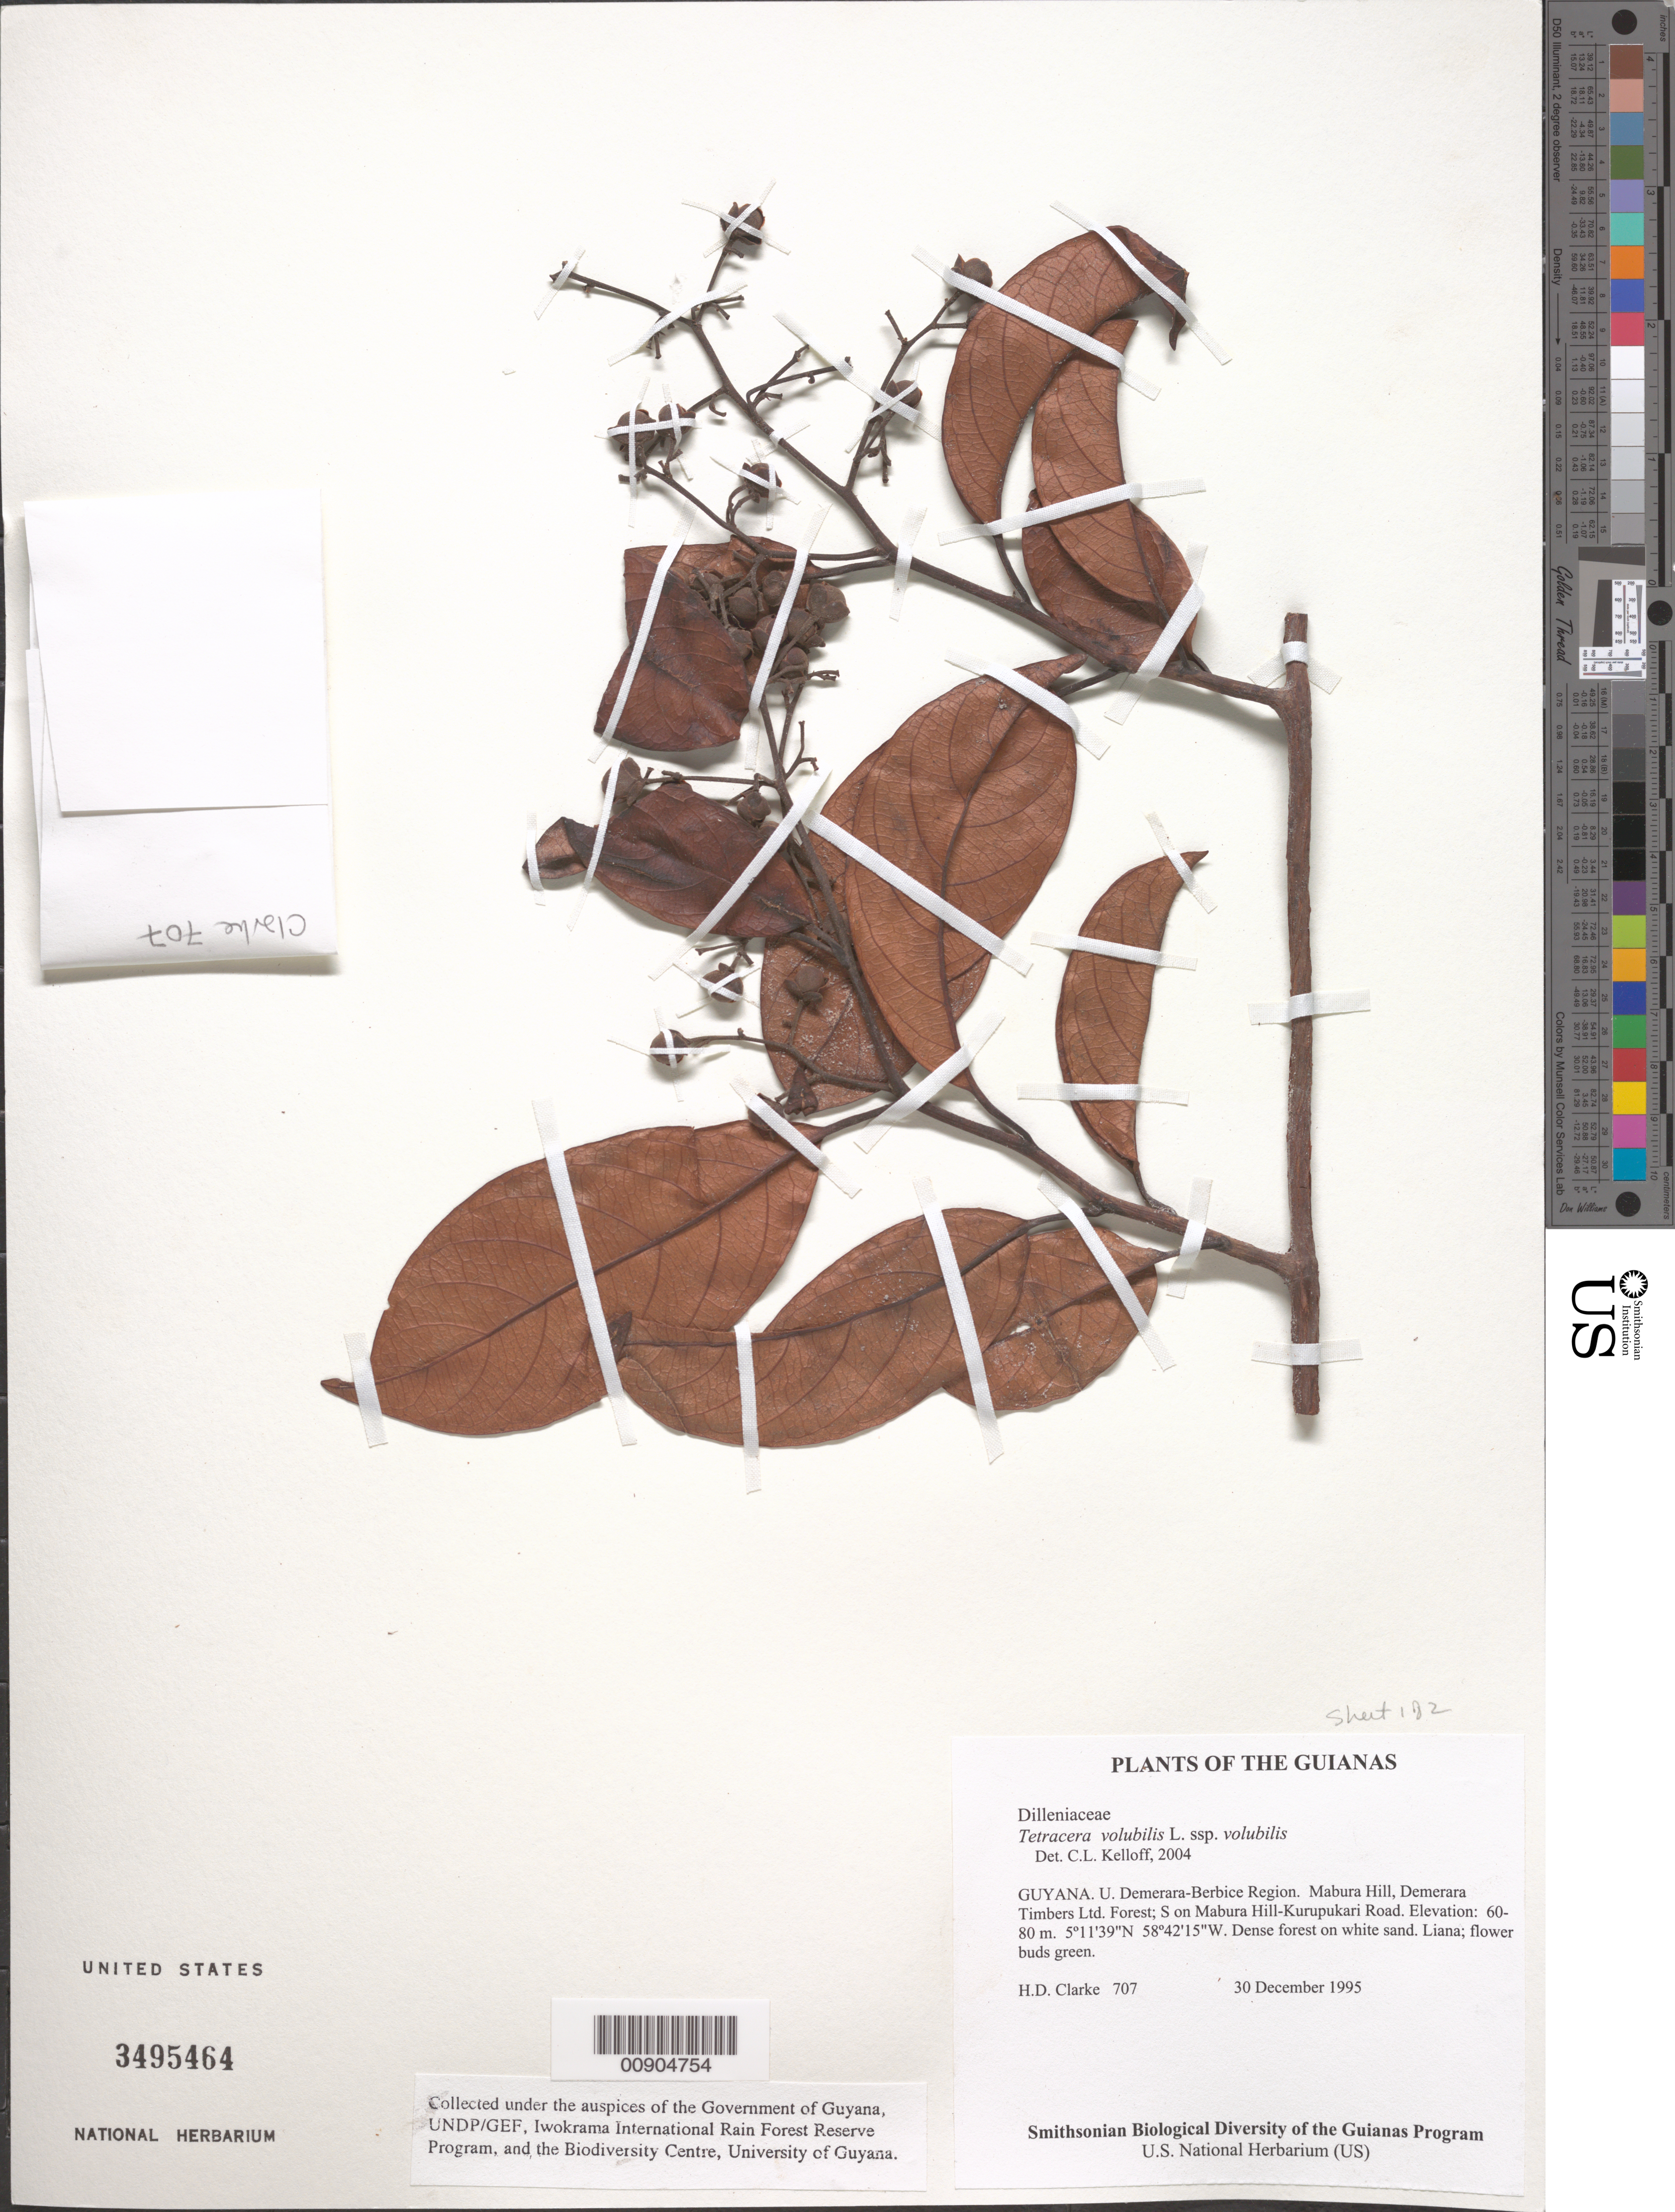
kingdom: Plantae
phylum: Tracheophyta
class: Magnoliopsida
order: Dilleniales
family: Dilleniaceae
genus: Tetracera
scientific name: Tetracera volubilis subsp. volubilis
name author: L.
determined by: Kelloff, Carol L., (US), Smithsonian Institution - National Museum of Natural History (UNITED STATES)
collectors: H. D. Clarke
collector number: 707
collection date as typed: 30 December 1995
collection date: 1995-12-30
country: Guyana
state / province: U. Demerara-Berbice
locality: Mabura Hill, Demerara Timbers Ltd. Forest; S on Mabura Hill-Kurupukari Road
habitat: Dense forest on white sand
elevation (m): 60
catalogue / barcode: US 3495464